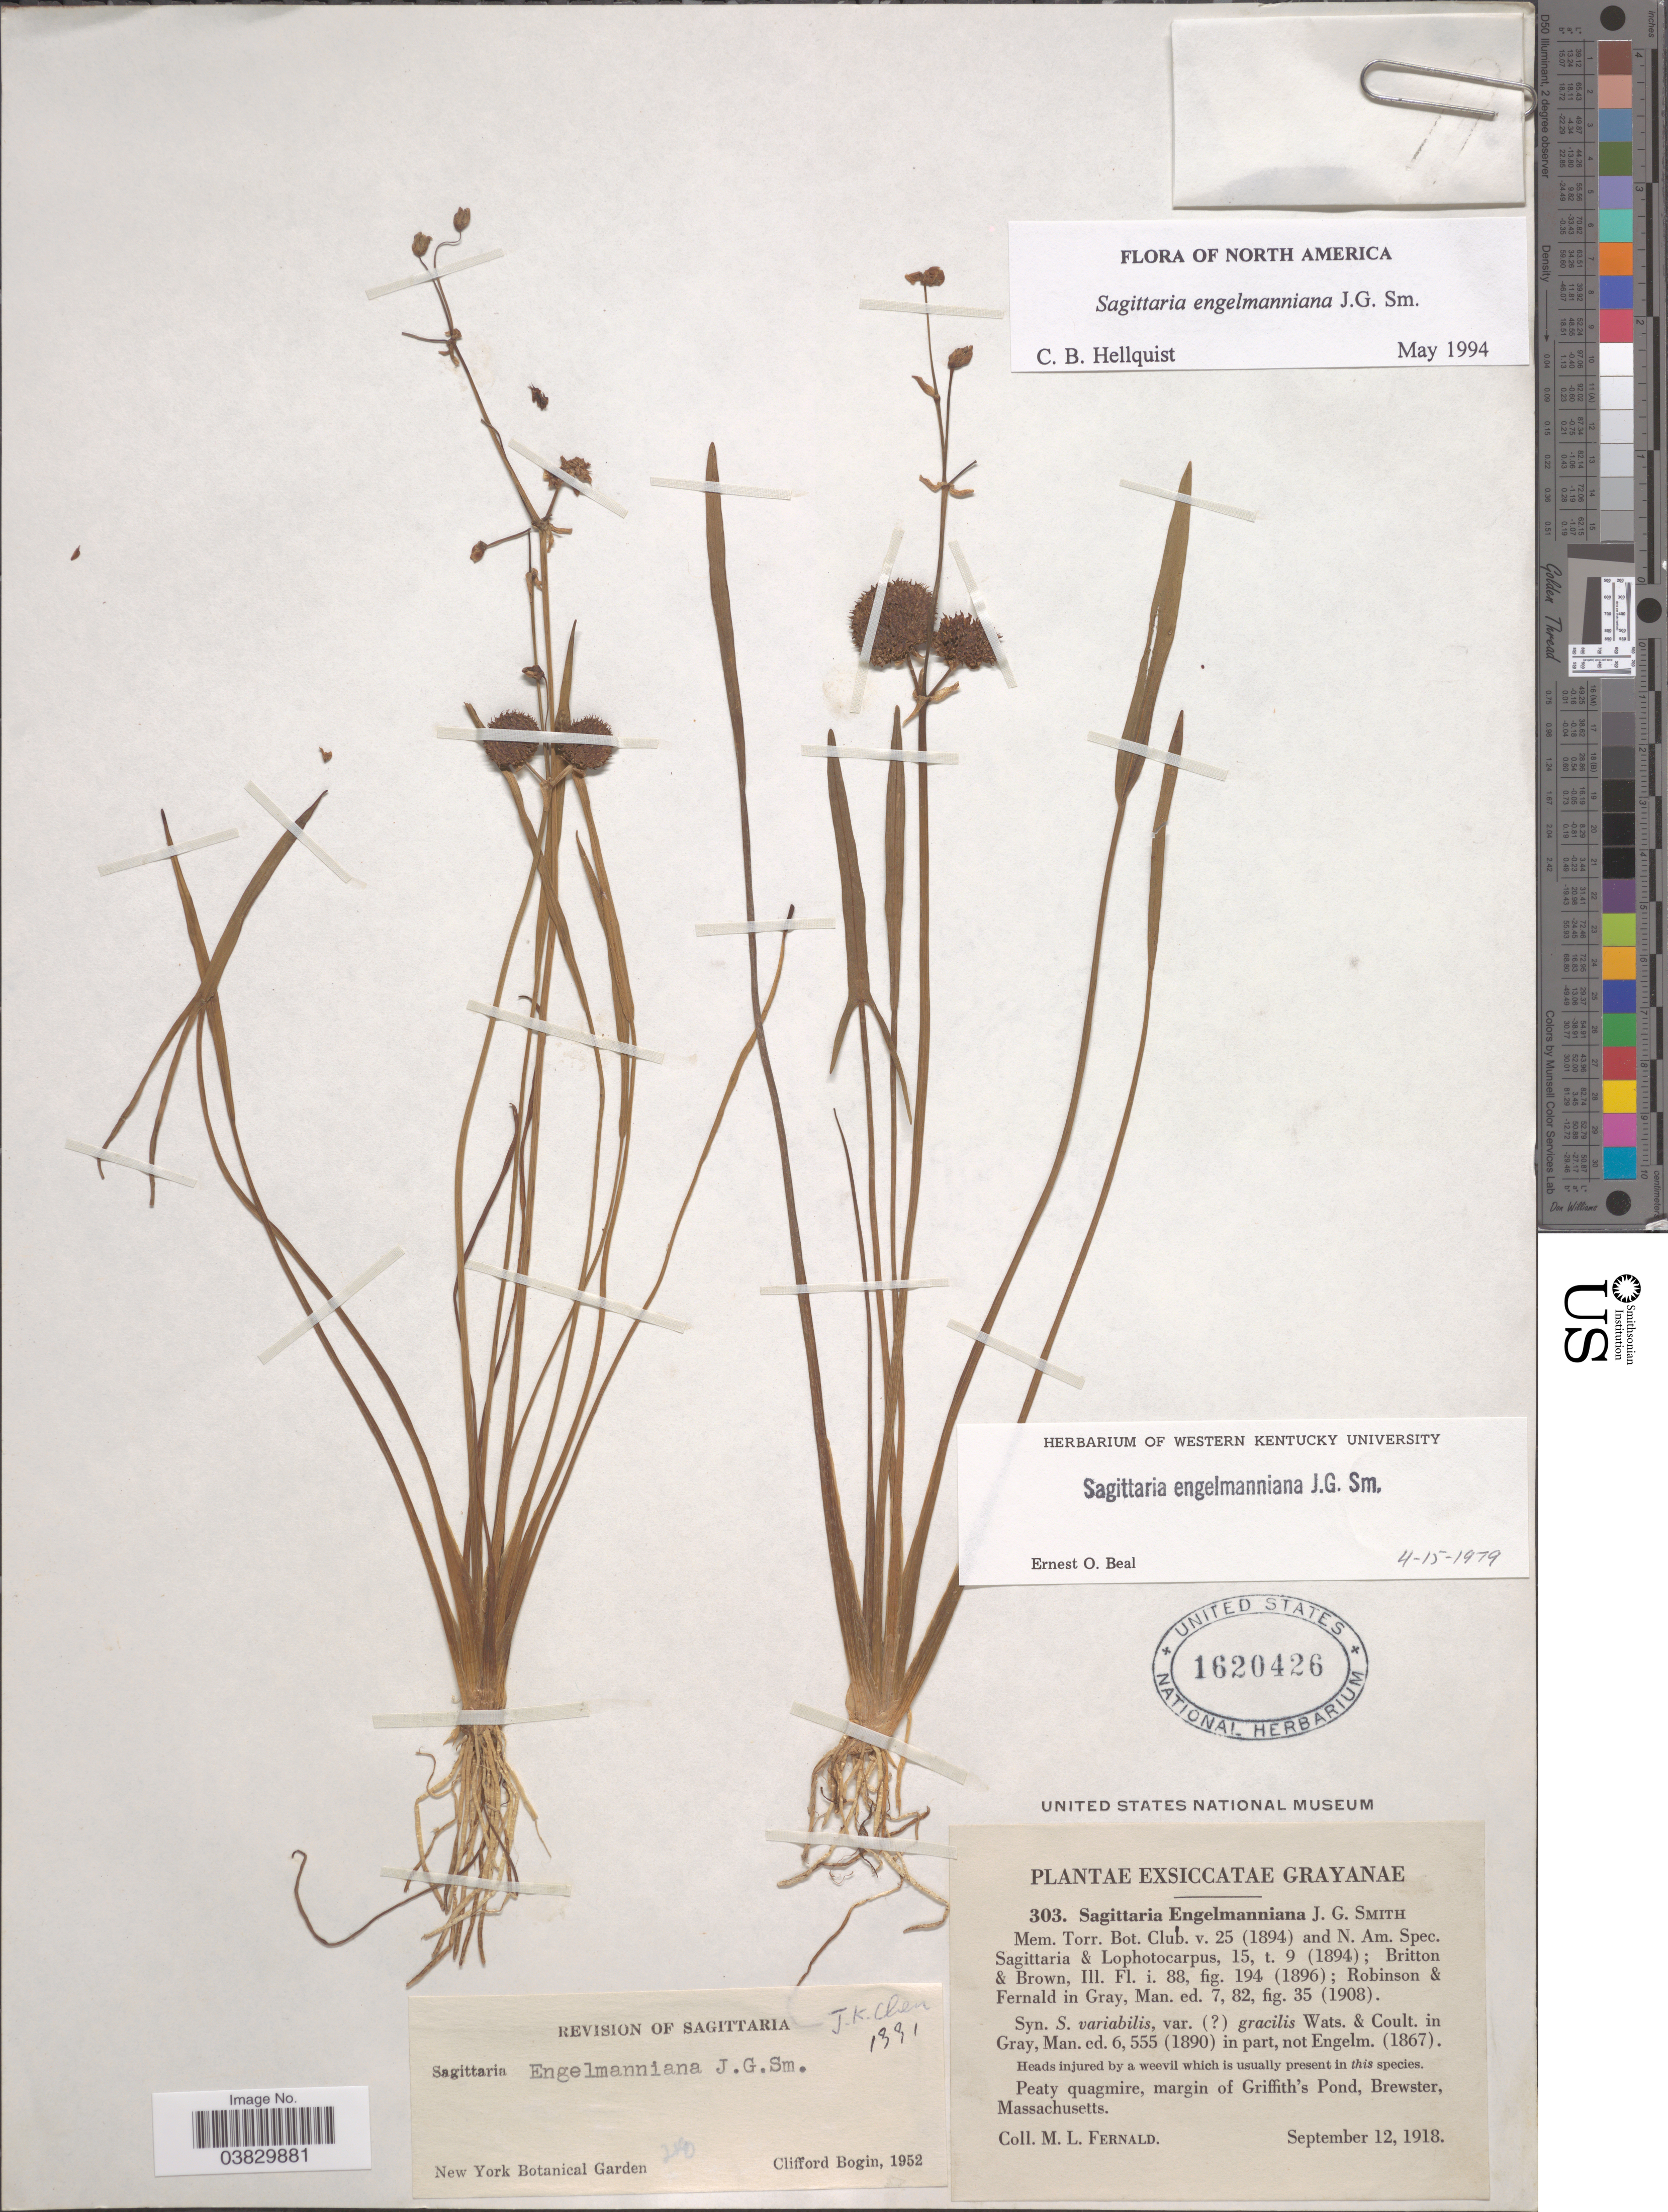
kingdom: Plantae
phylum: Tracheophyta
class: Liliopsida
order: Alismatales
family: Alismataceae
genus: Sagittaria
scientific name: Sagittaria engelmanniana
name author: J.G. Sm.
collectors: M. L. Fernald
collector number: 303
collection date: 1918-09-12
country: United States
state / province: Massachusetts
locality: Peaty quagmire, margin of Griffith's Pond, Brewster.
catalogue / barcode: US 1620426